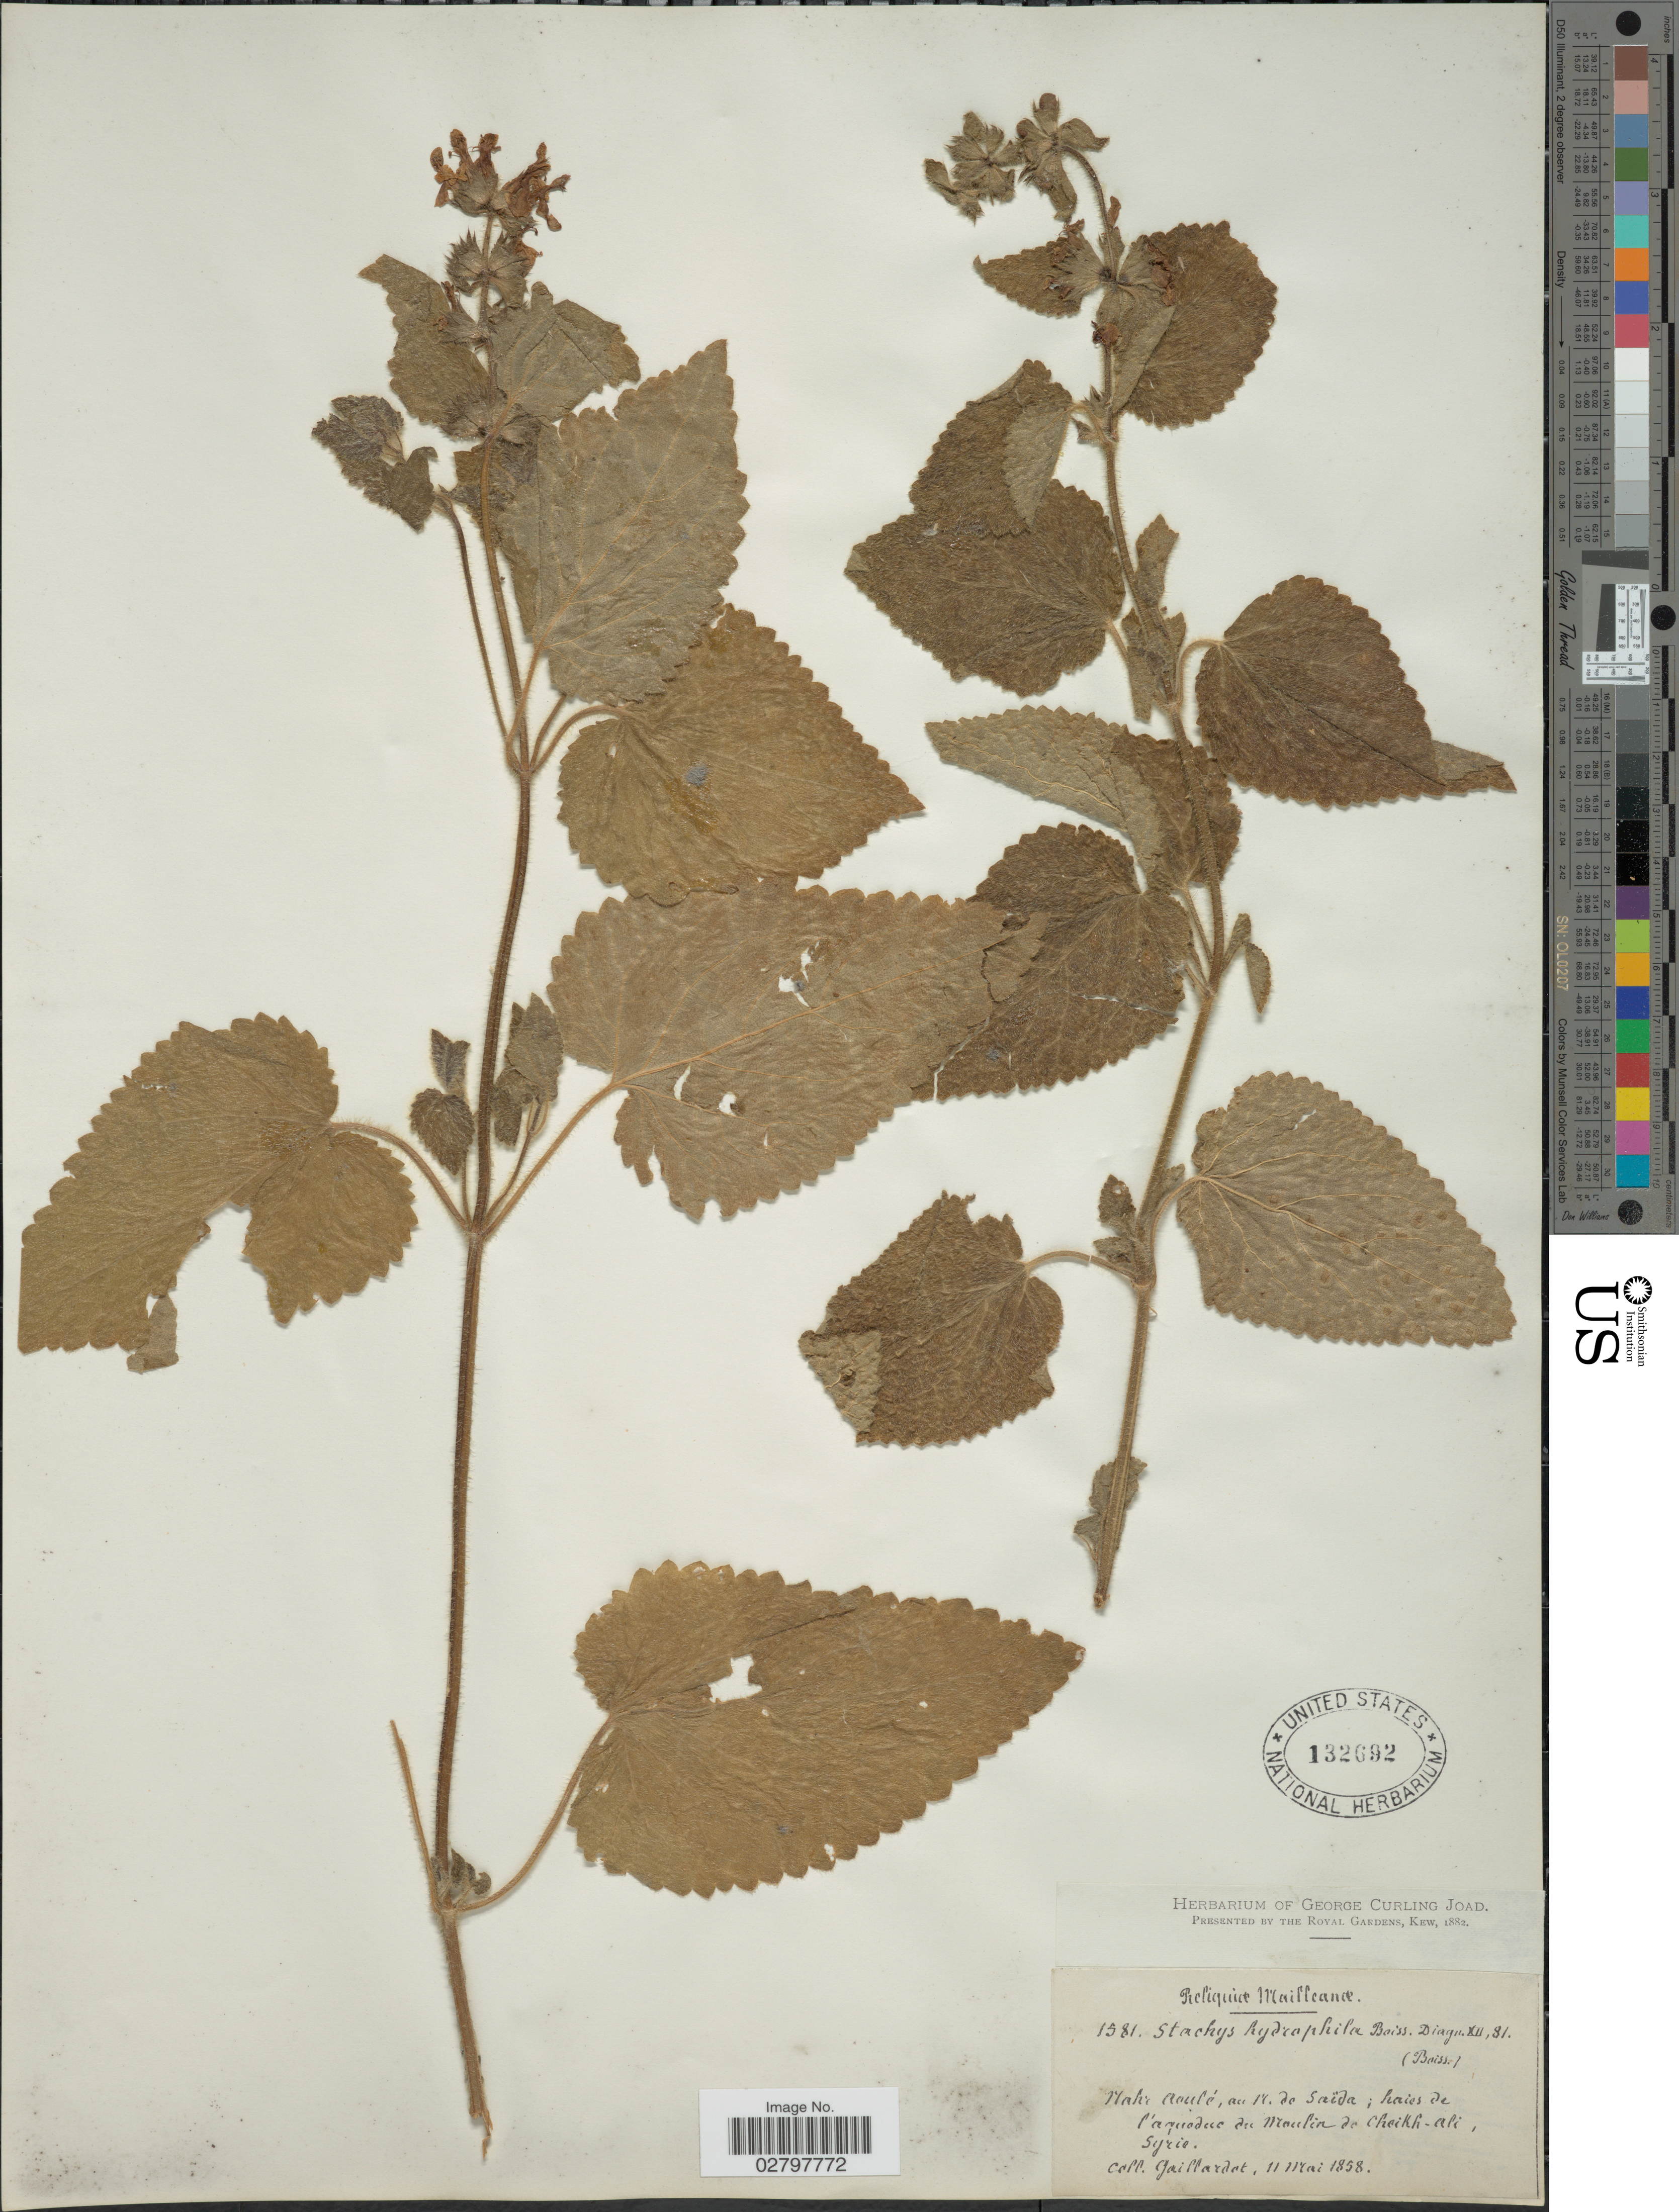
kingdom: Plantae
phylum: Tracheophyta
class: Magnoliopsida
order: Lamiales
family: Lamiaceae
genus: Stachys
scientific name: Stachys hydrophila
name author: Boiss.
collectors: Gaillardot, --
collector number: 1581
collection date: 1858-05-11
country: Syria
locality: Mahe Aoulé, au de Saïda; haies de l'aquaduc du Moulin de Cheikh-ali, Syrie. [interpreted]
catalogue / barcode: US 132692